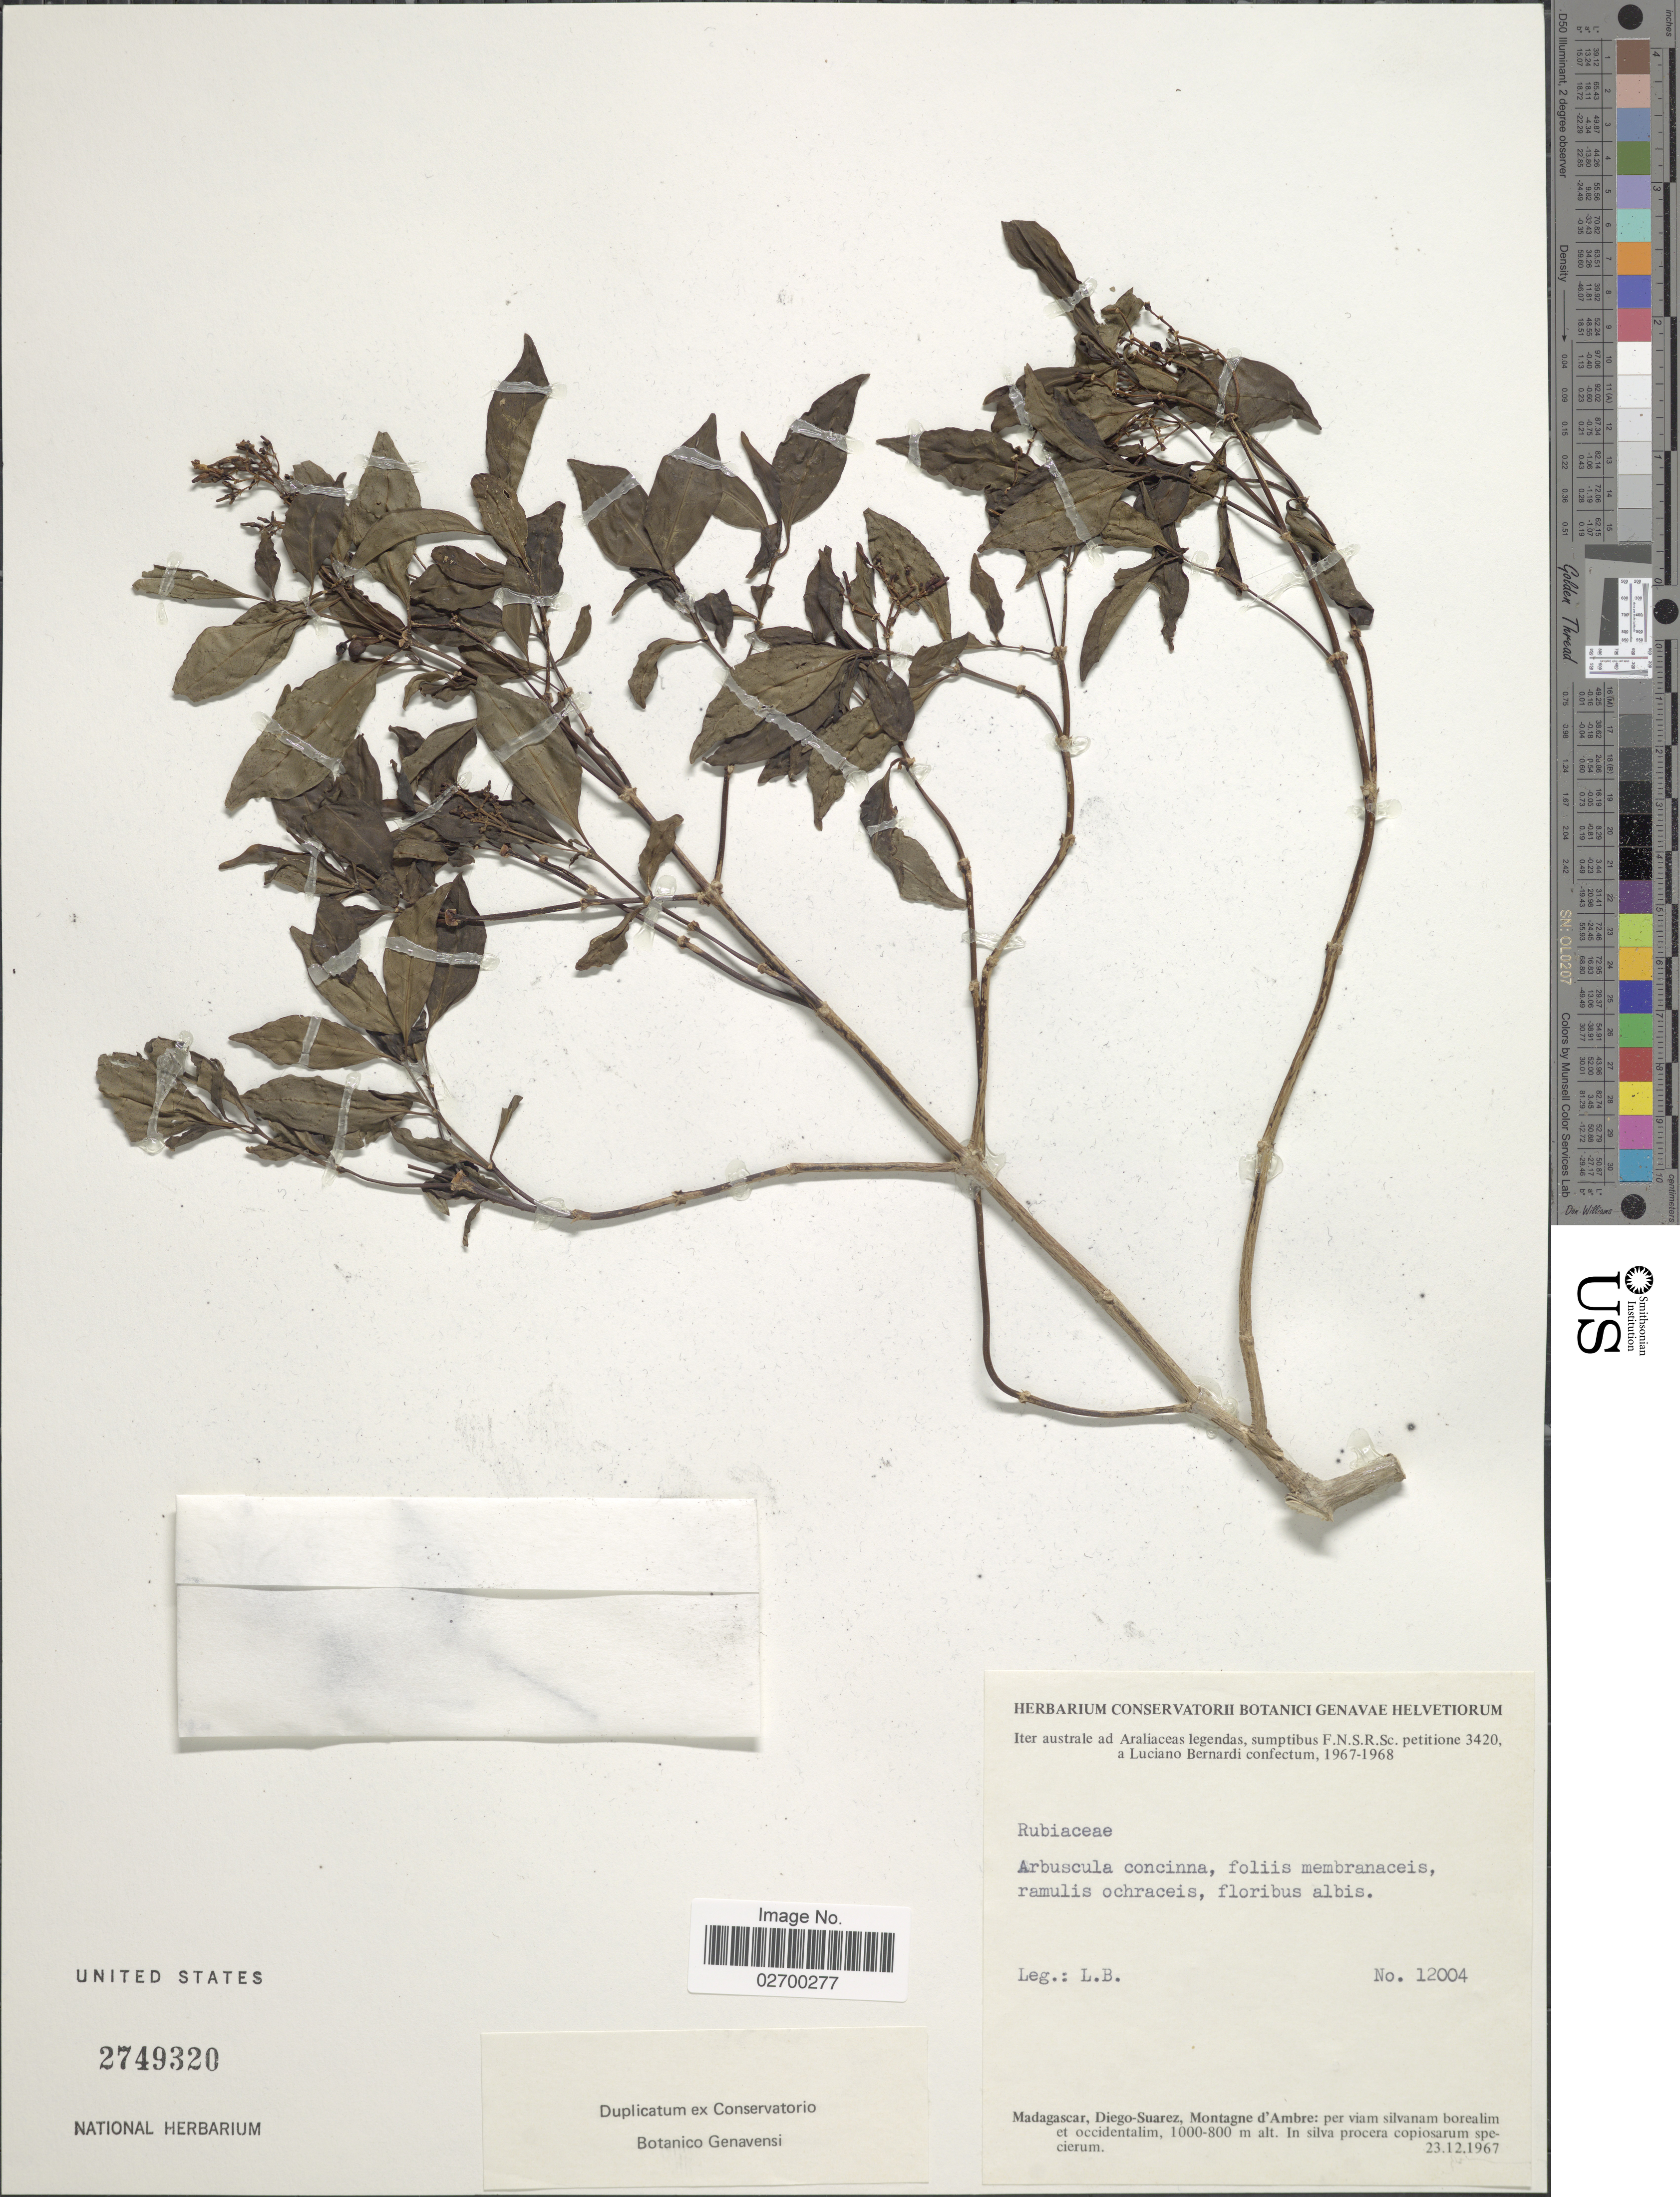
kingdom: Plantae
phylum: Tracheophyta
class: Magnoliopsida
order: Gentianales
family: Rubiaceae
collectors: L. Bernardi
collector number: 12004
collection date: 1967-12-23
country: Madagascar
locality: Diego-Suarez, Montagne d'Ambre: per viam silvanam borealim et occidentalim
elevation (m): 800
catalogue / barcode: US 2749320